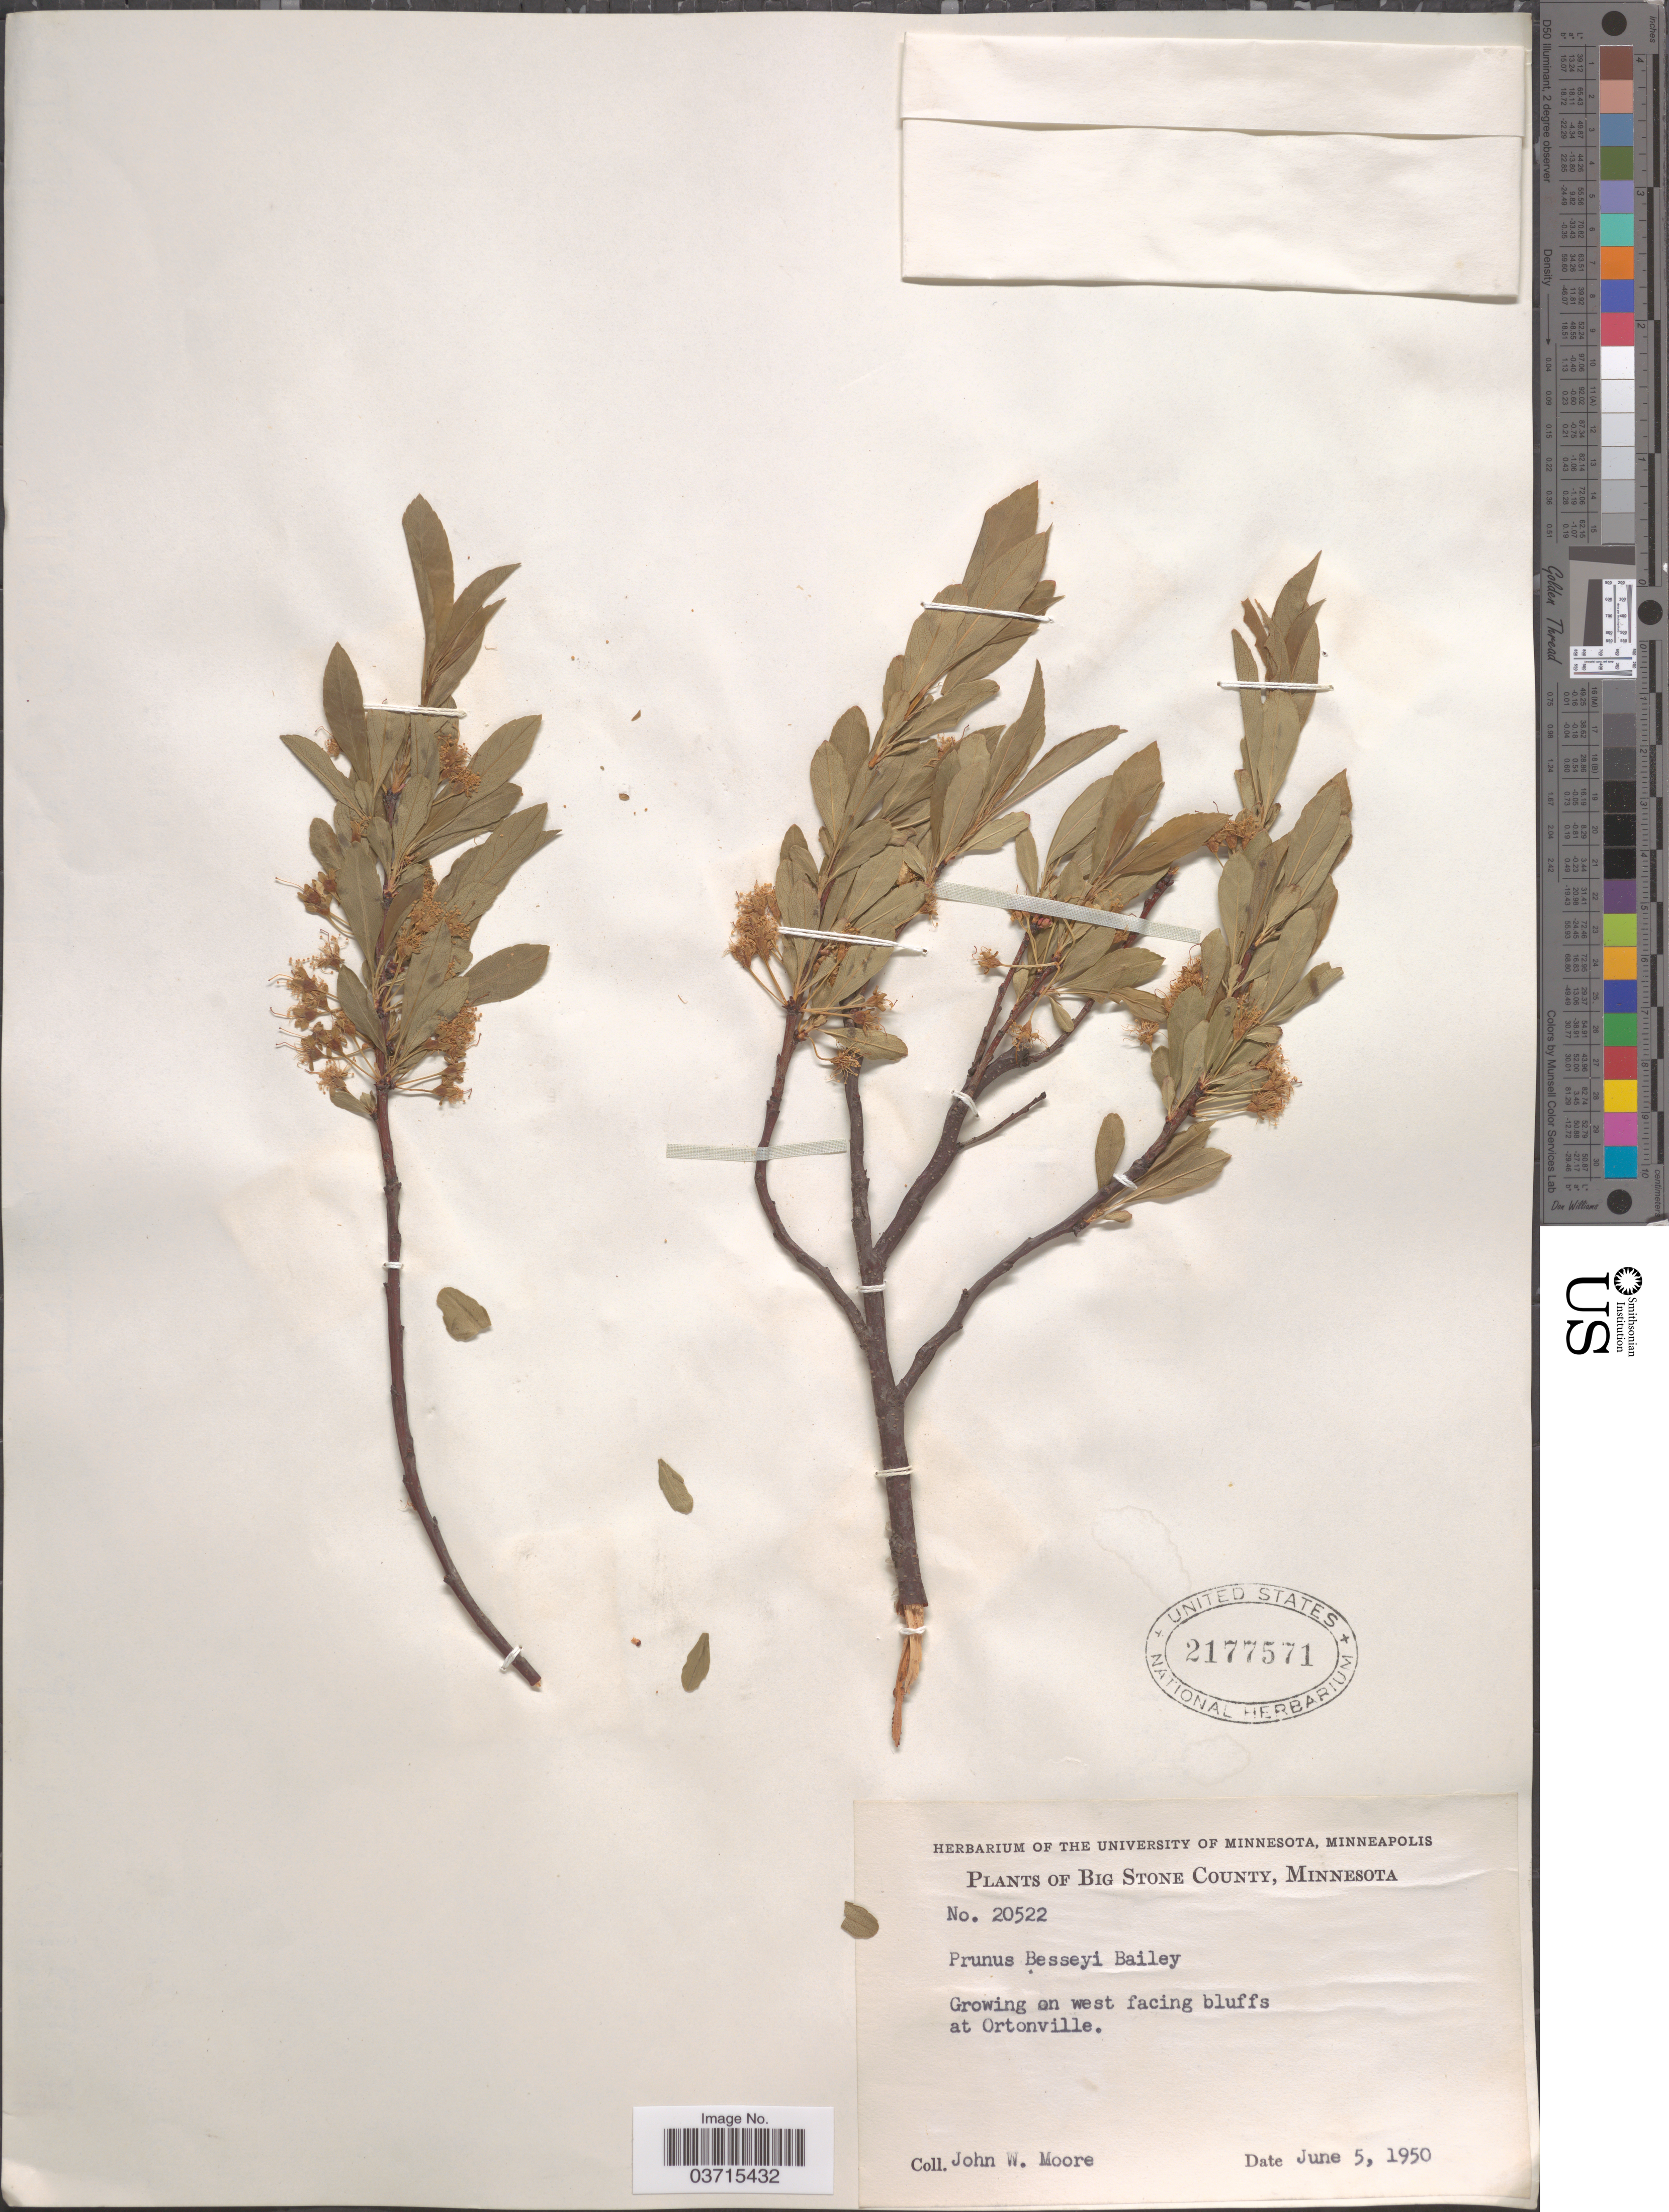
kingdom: Plantae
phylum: Tracheophyta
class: Magnoliopsida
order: Rosales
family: Rosaceae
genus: Prunus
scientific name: Prunus besseyi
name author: L.H. Bailey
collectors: J. Moore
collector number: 20522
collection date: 1950-06-05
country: United States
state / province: Minnesota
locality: Big Stone County. On west facing bluffs at Ortonville.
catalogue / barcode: US 2177571